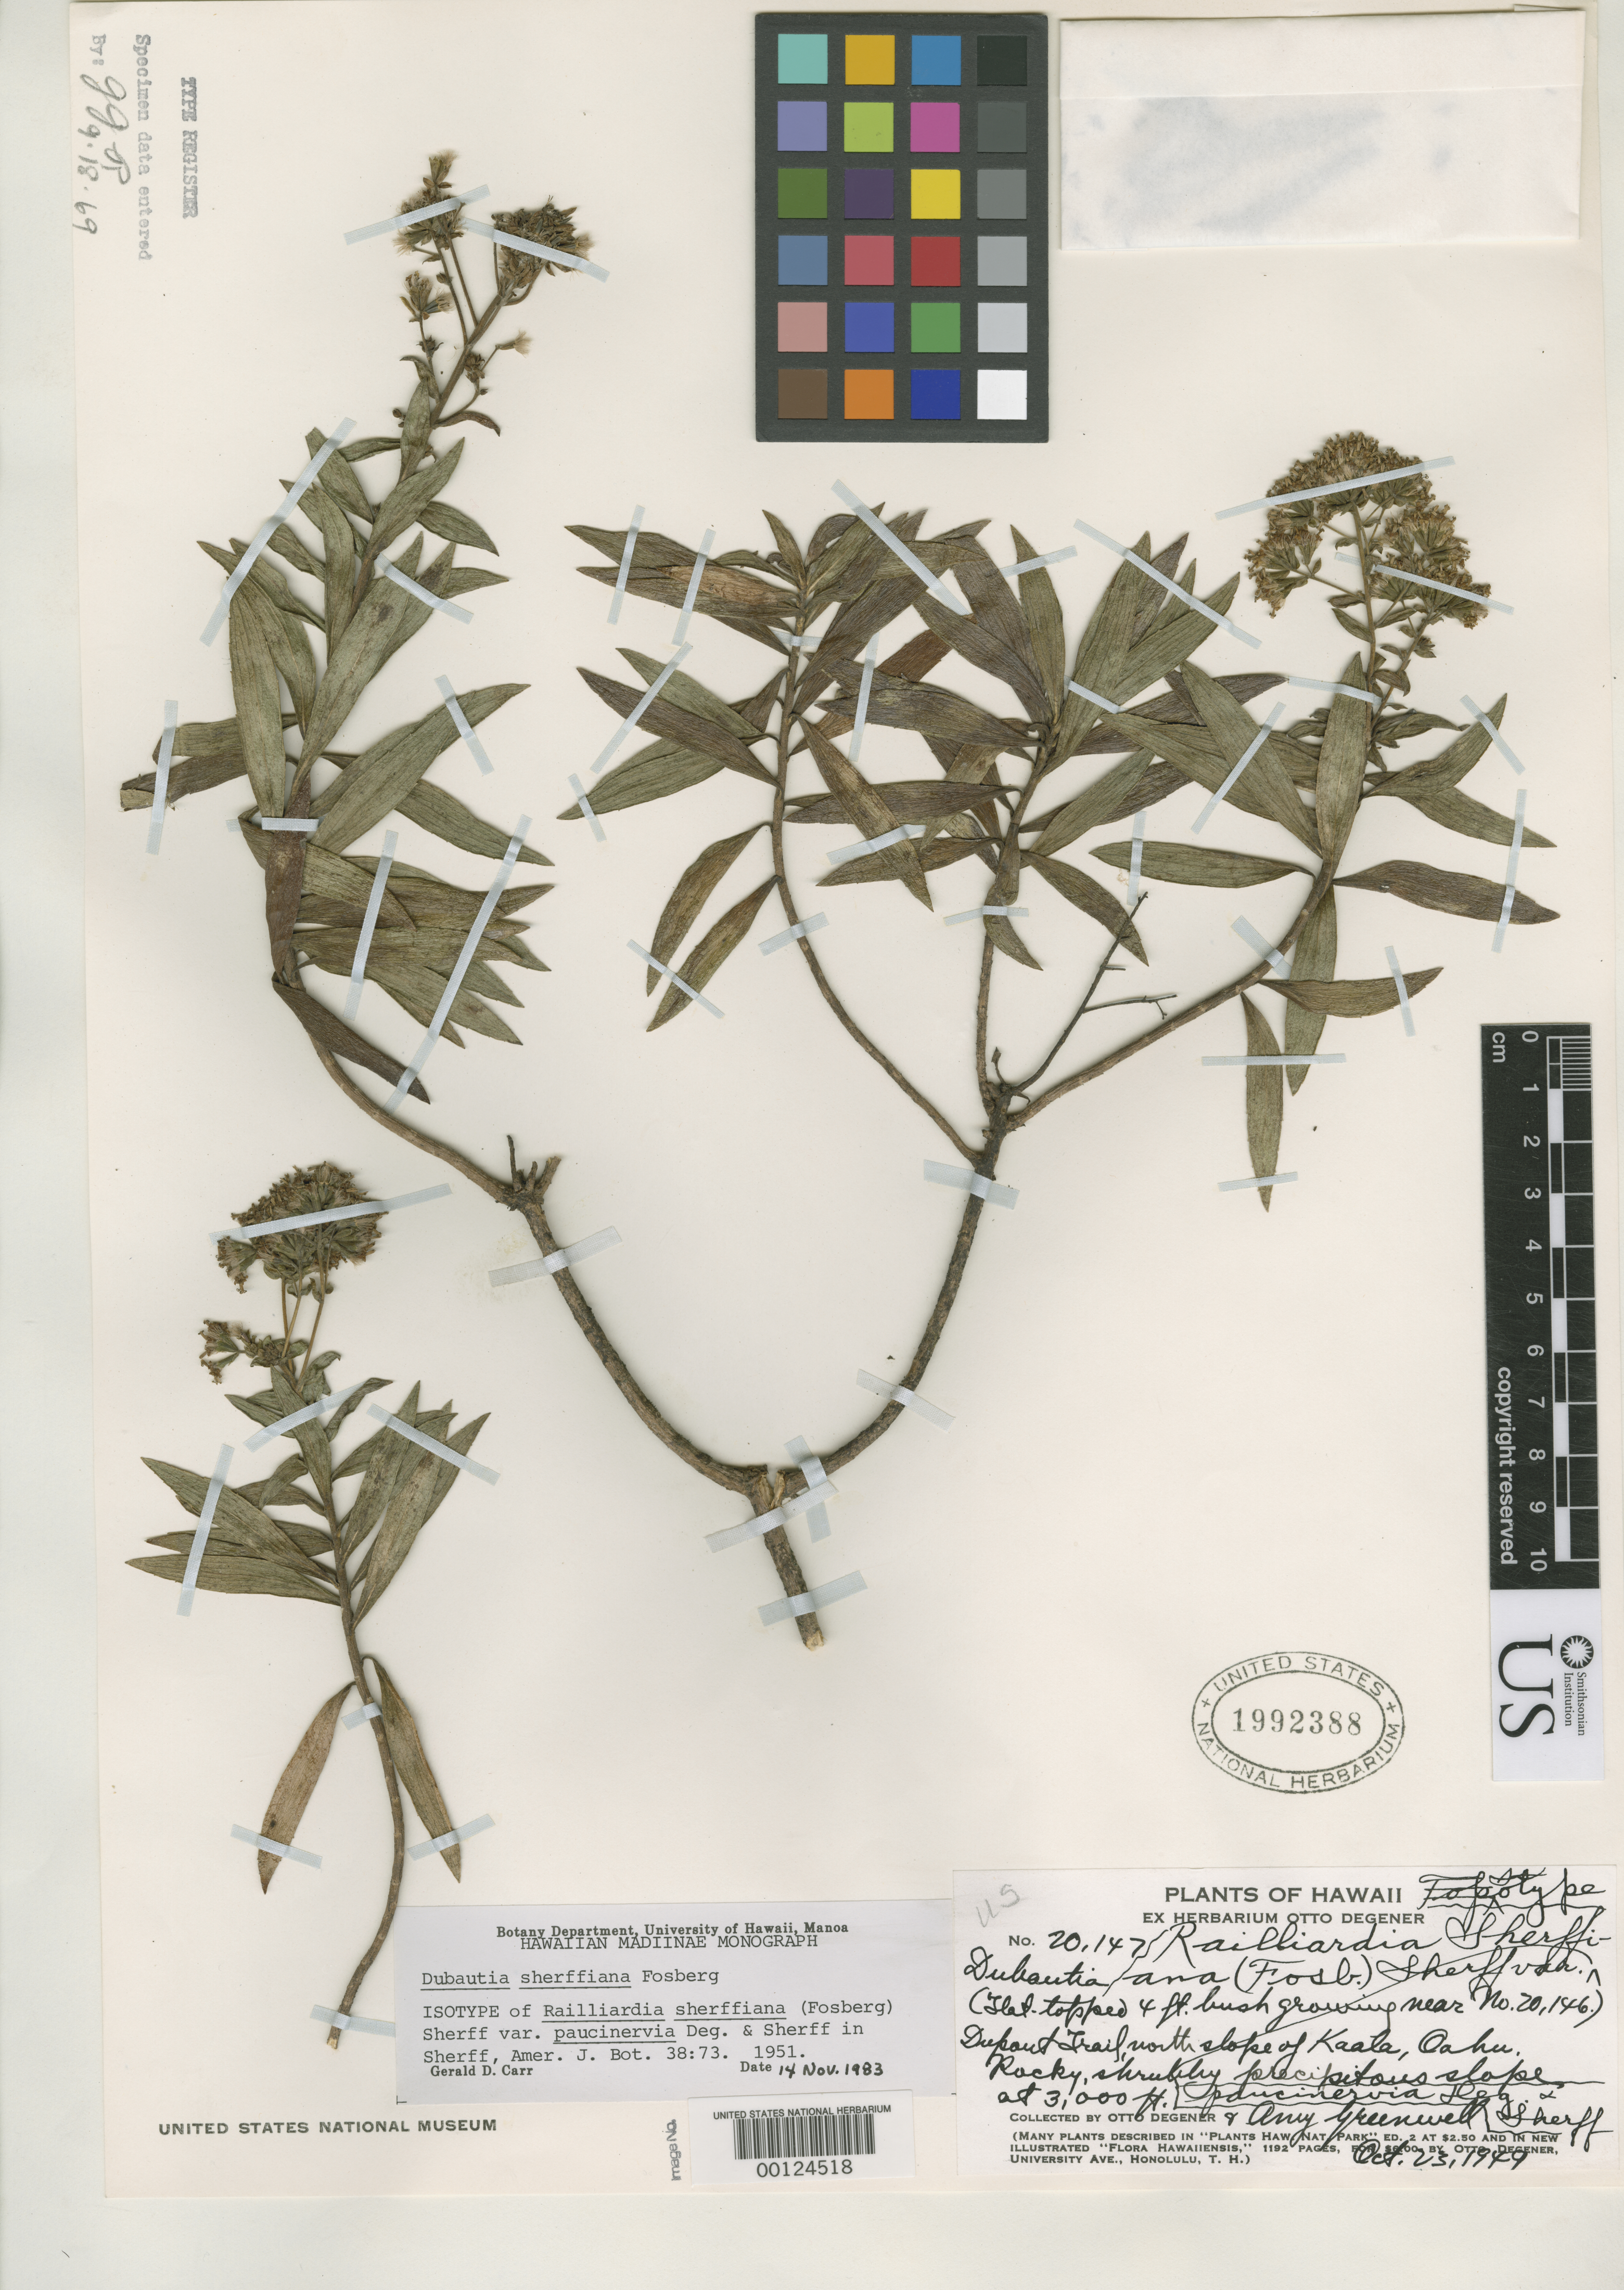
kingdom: Plantae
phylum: Tracheophyta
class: Magnoliopsida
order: Asterales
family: Asteraceae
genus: Railliardia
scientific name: Railliardia sherffiana var. paucinervia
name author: O. Deg. & Sherff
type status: Isotype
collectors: O. Degener & A. B. Greenwell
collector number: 20147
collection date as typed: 23 Oct 1949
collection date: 1949-10-23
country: United States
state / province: Hawaii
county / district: Honolulu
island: Oahu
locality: Dupont trail, Kaala.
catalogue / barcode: US 1992388